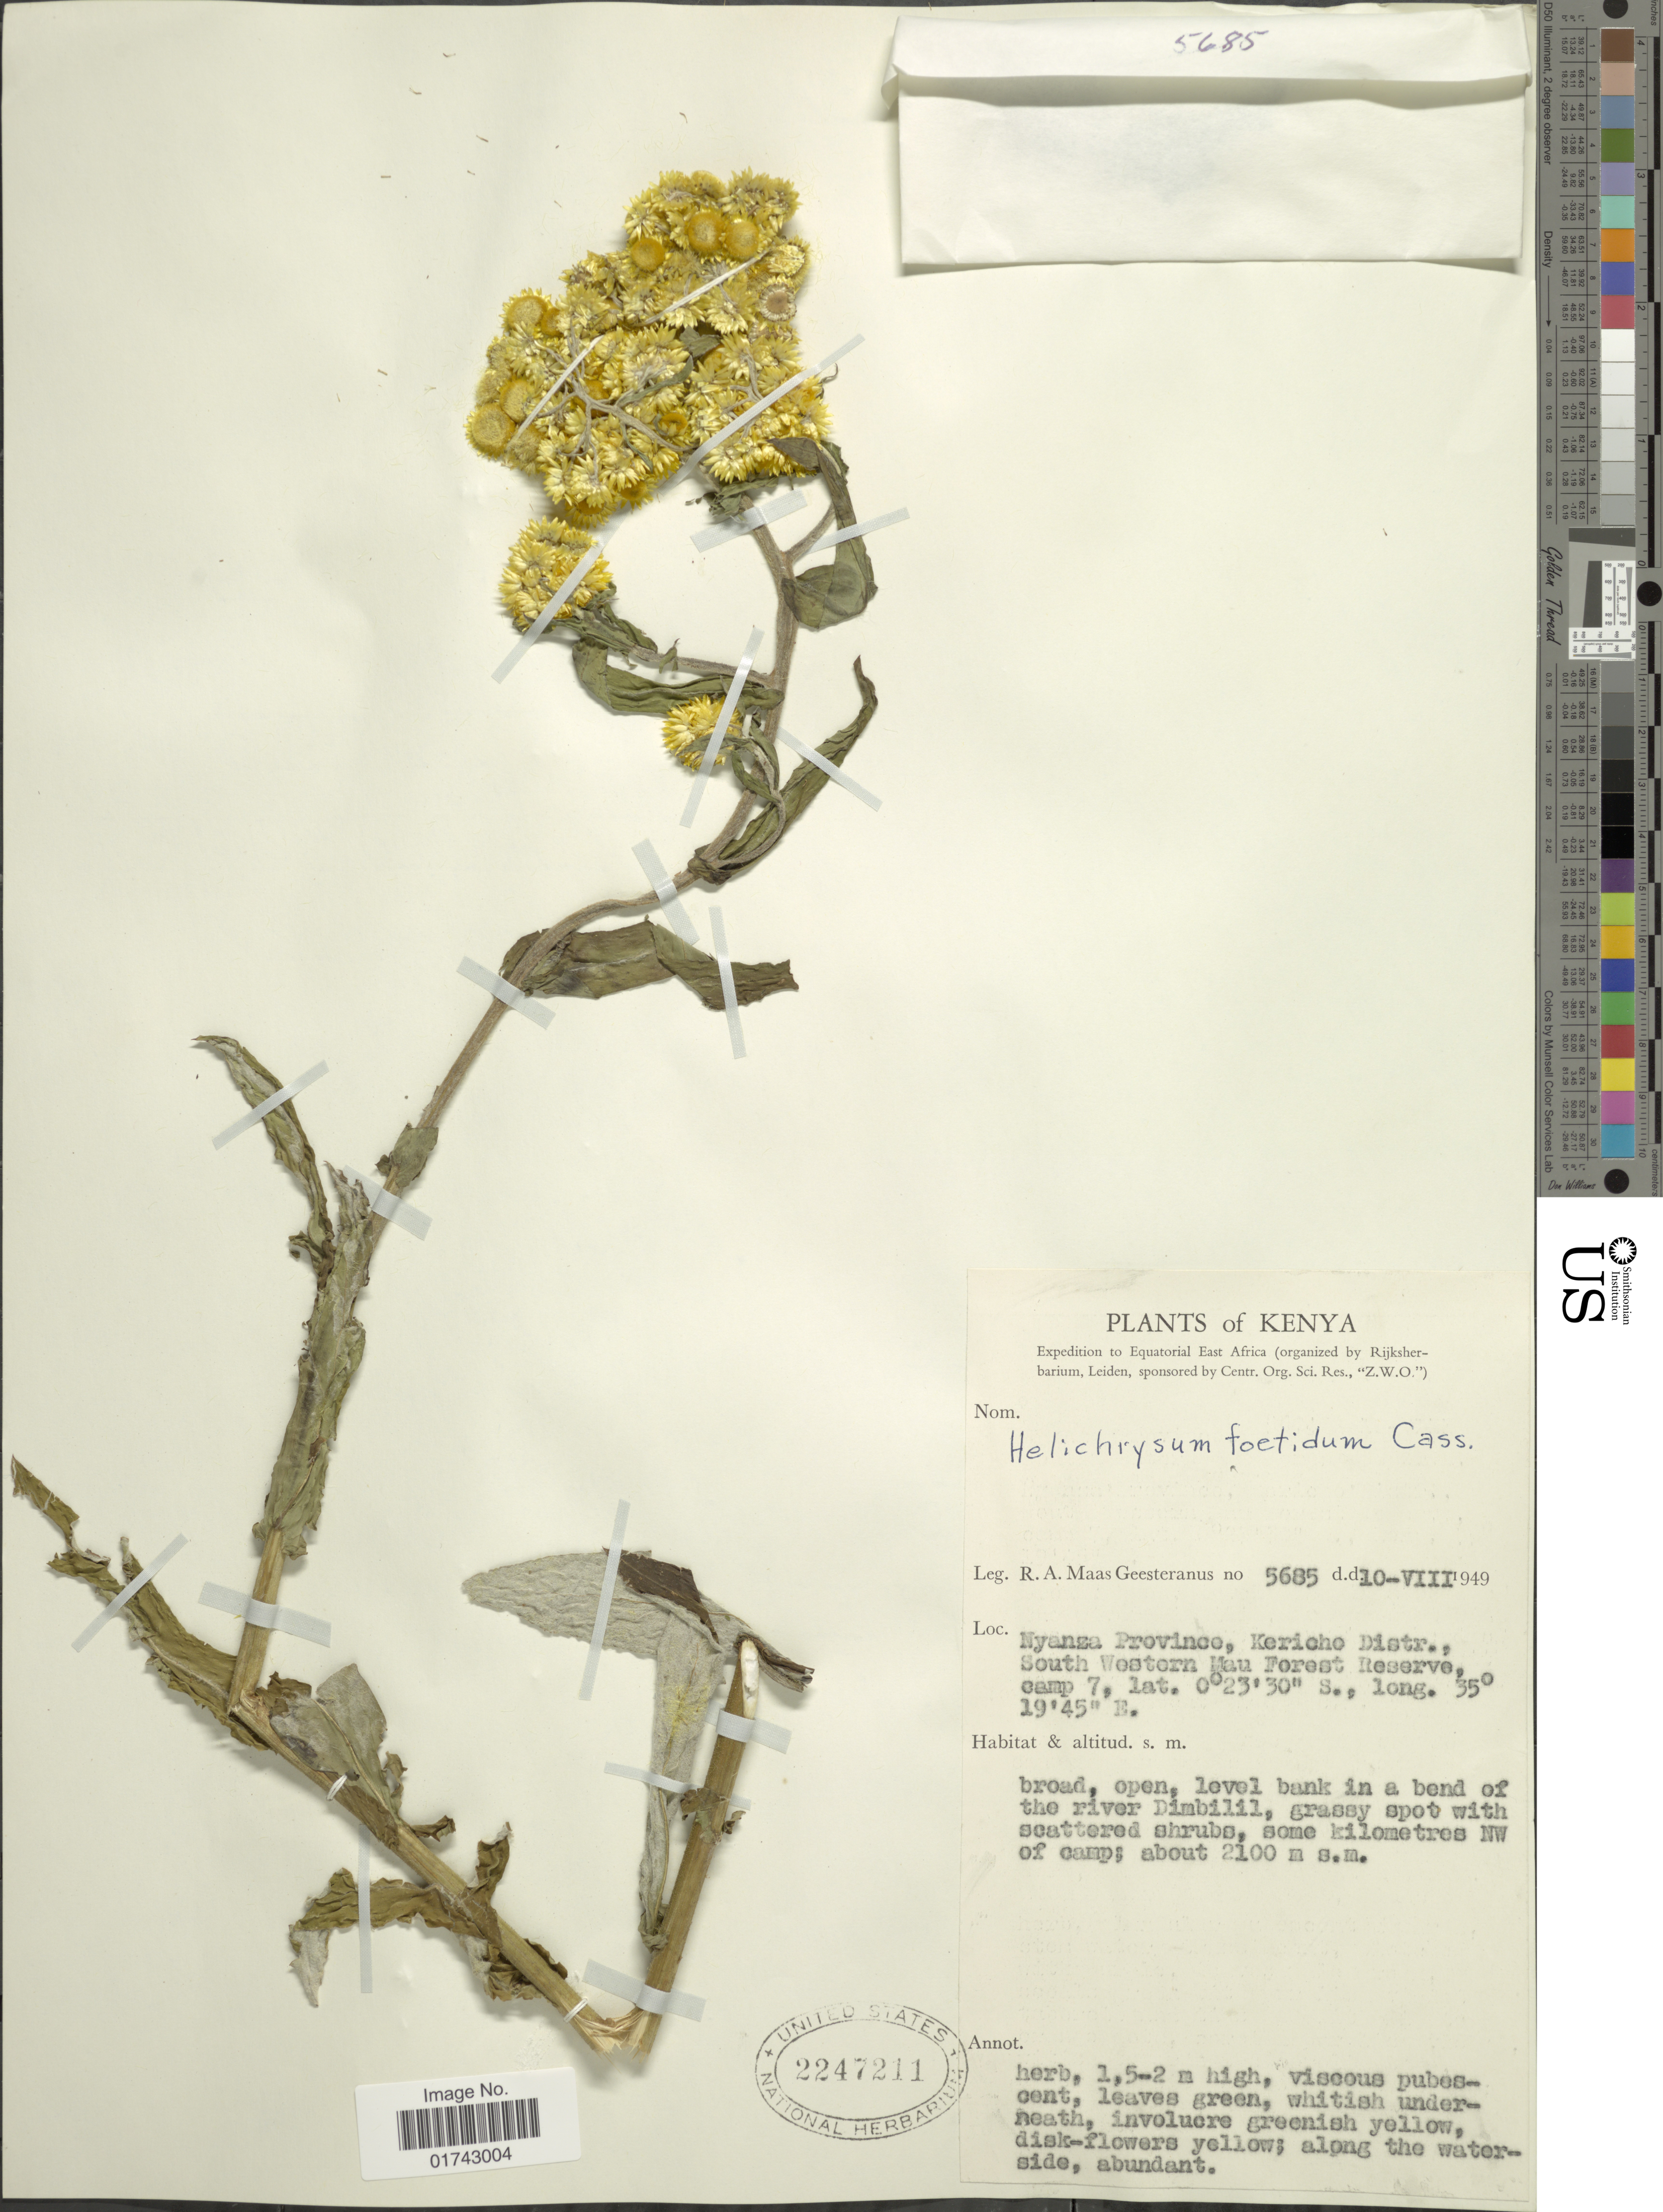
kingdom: Plantae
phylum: Tracheophyta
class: Magnoliopsida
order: Asterales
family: Asteraceae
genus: Helichrysum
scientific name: Helichrysum foetidum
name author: (L.) Moench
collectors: R. A. Maas Geesteranus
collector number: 5685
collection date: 1949-08-10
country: Kenya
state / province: Kericho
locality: Nyanza Province, Kericho Distr., South Western mau Forest Reserve, camp 7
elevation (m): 2100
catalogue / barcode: US 2247211